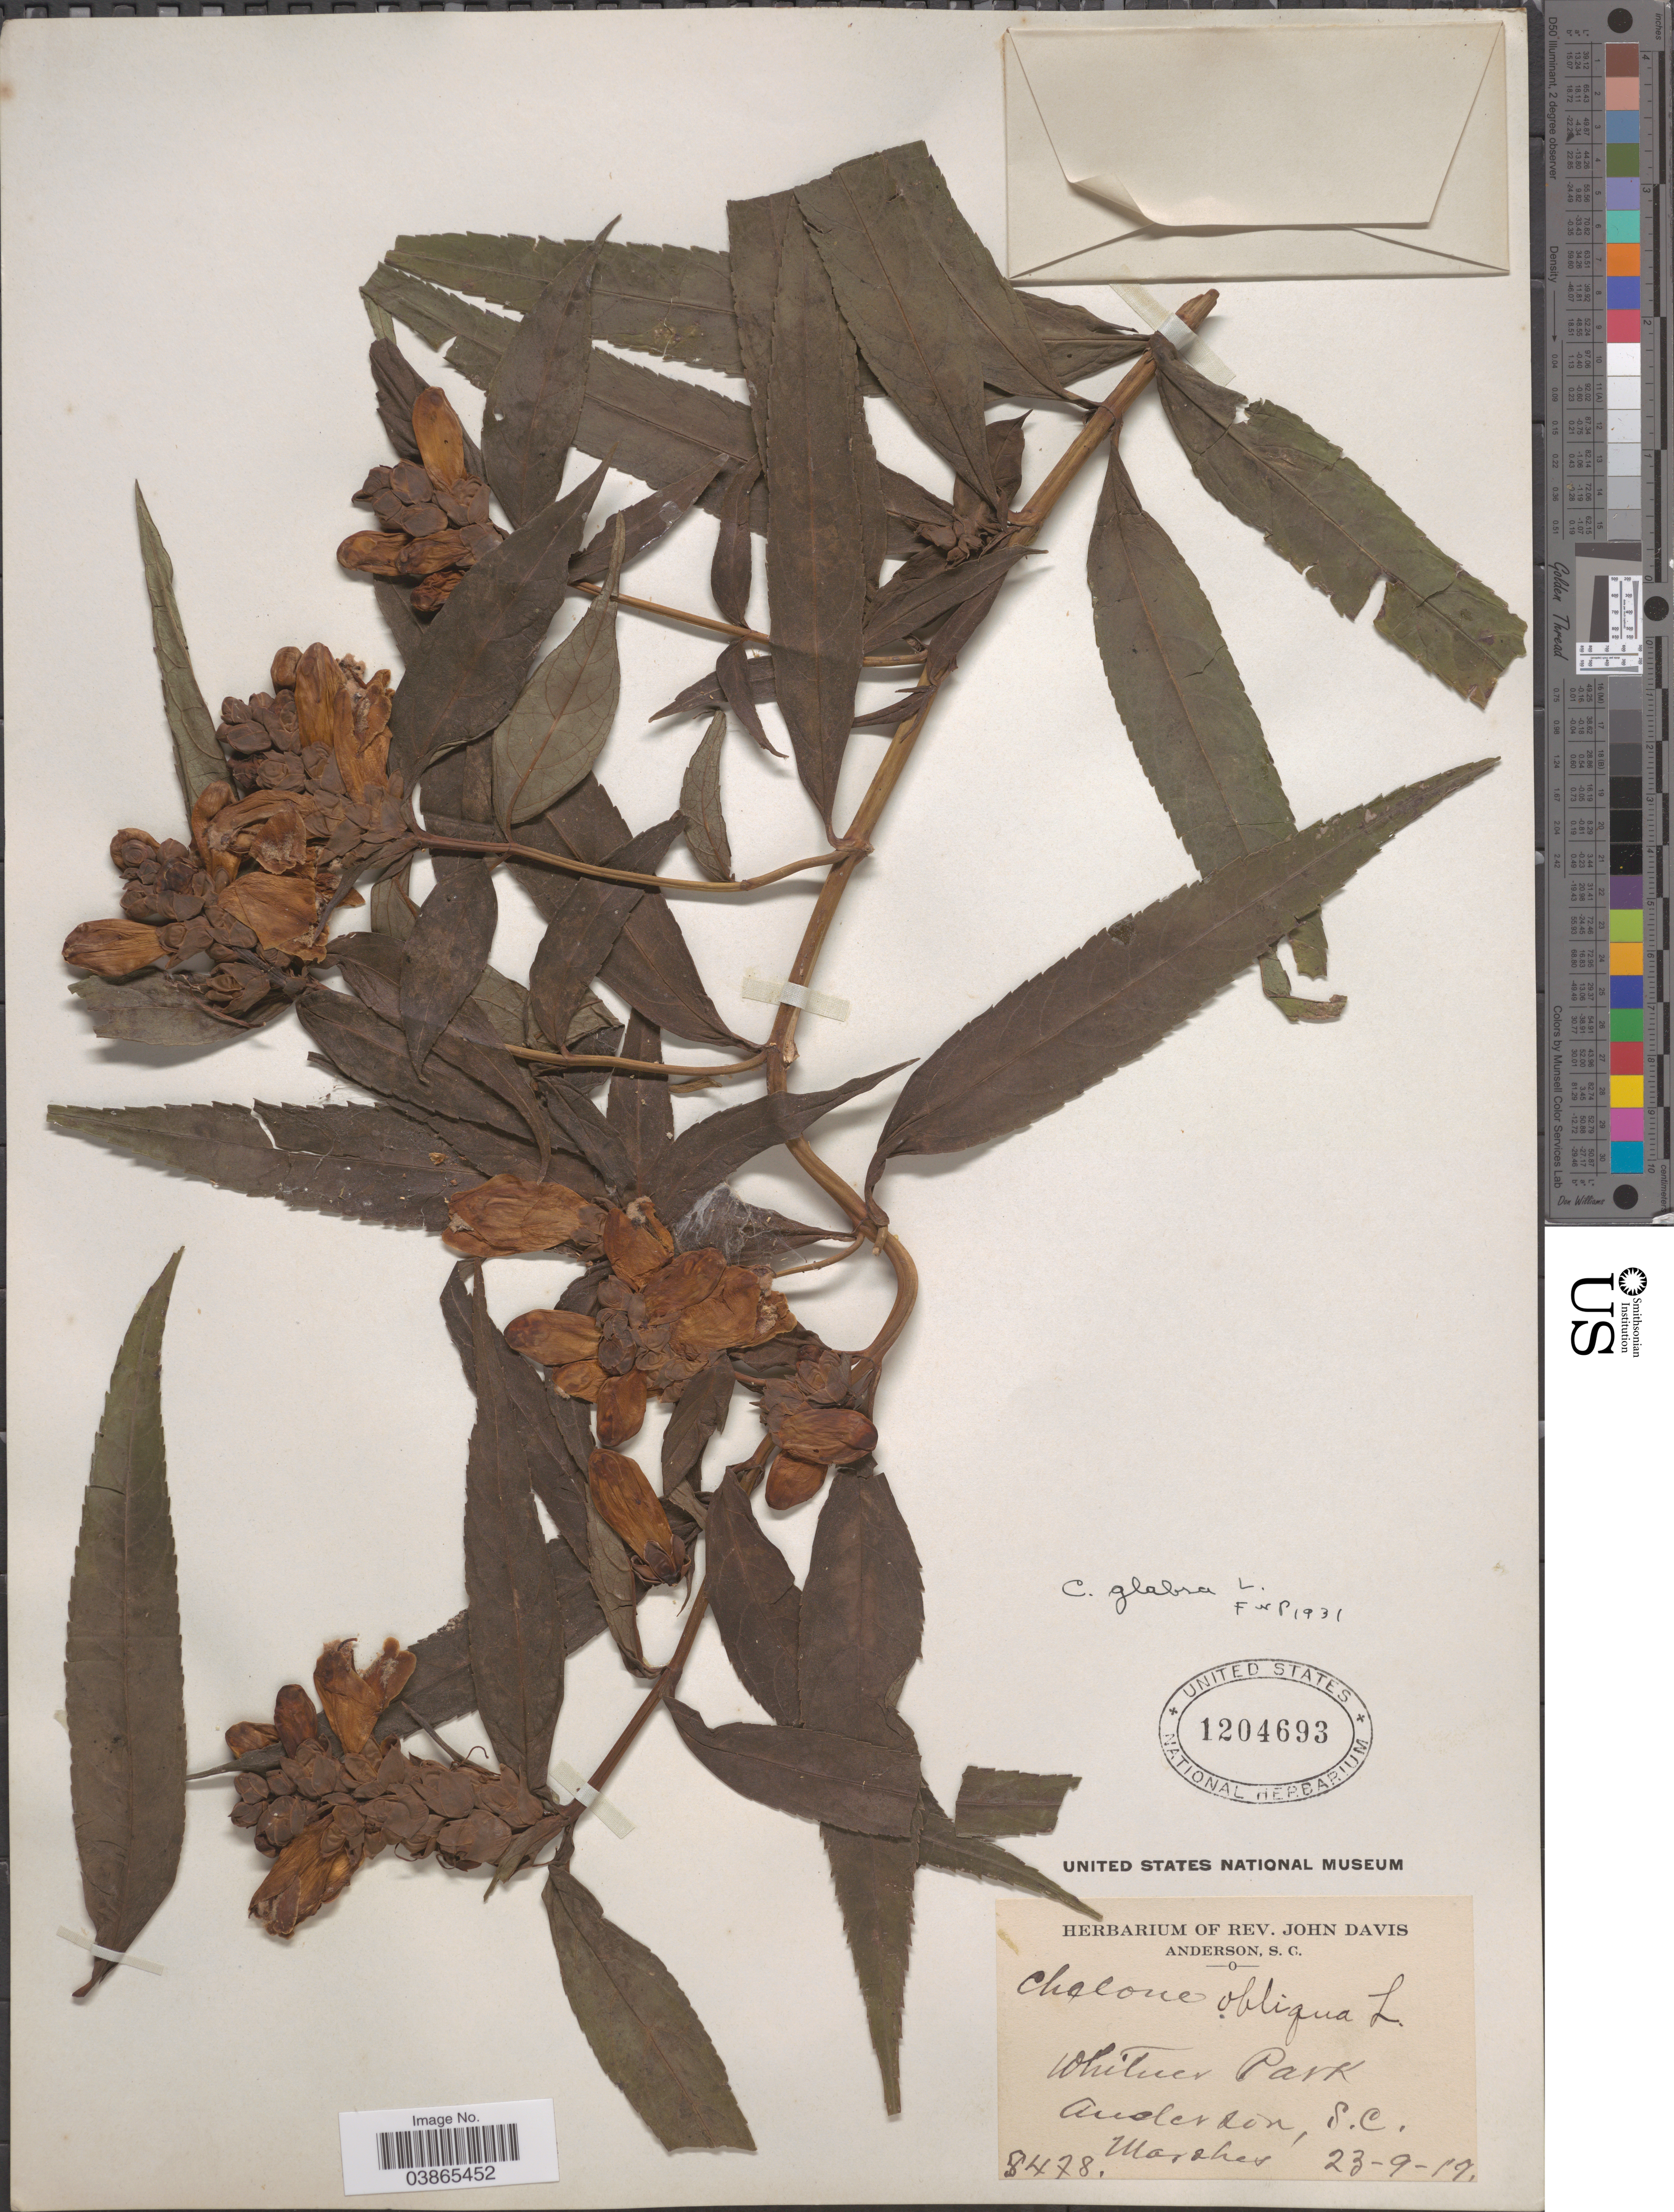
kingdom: Plantae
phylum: Tracheophyta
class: Magnoliopsida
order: Lamiales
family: Plantaginaceae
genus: Chelone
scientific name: Chelone glabra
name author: L.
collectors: ex herb. Rev. John Davis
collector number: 8478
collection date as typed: Transcribed d/m/y: 23/9/17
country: United States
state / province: South Carolina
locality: Anderson. Whitner Park.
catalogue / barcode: US 1204693